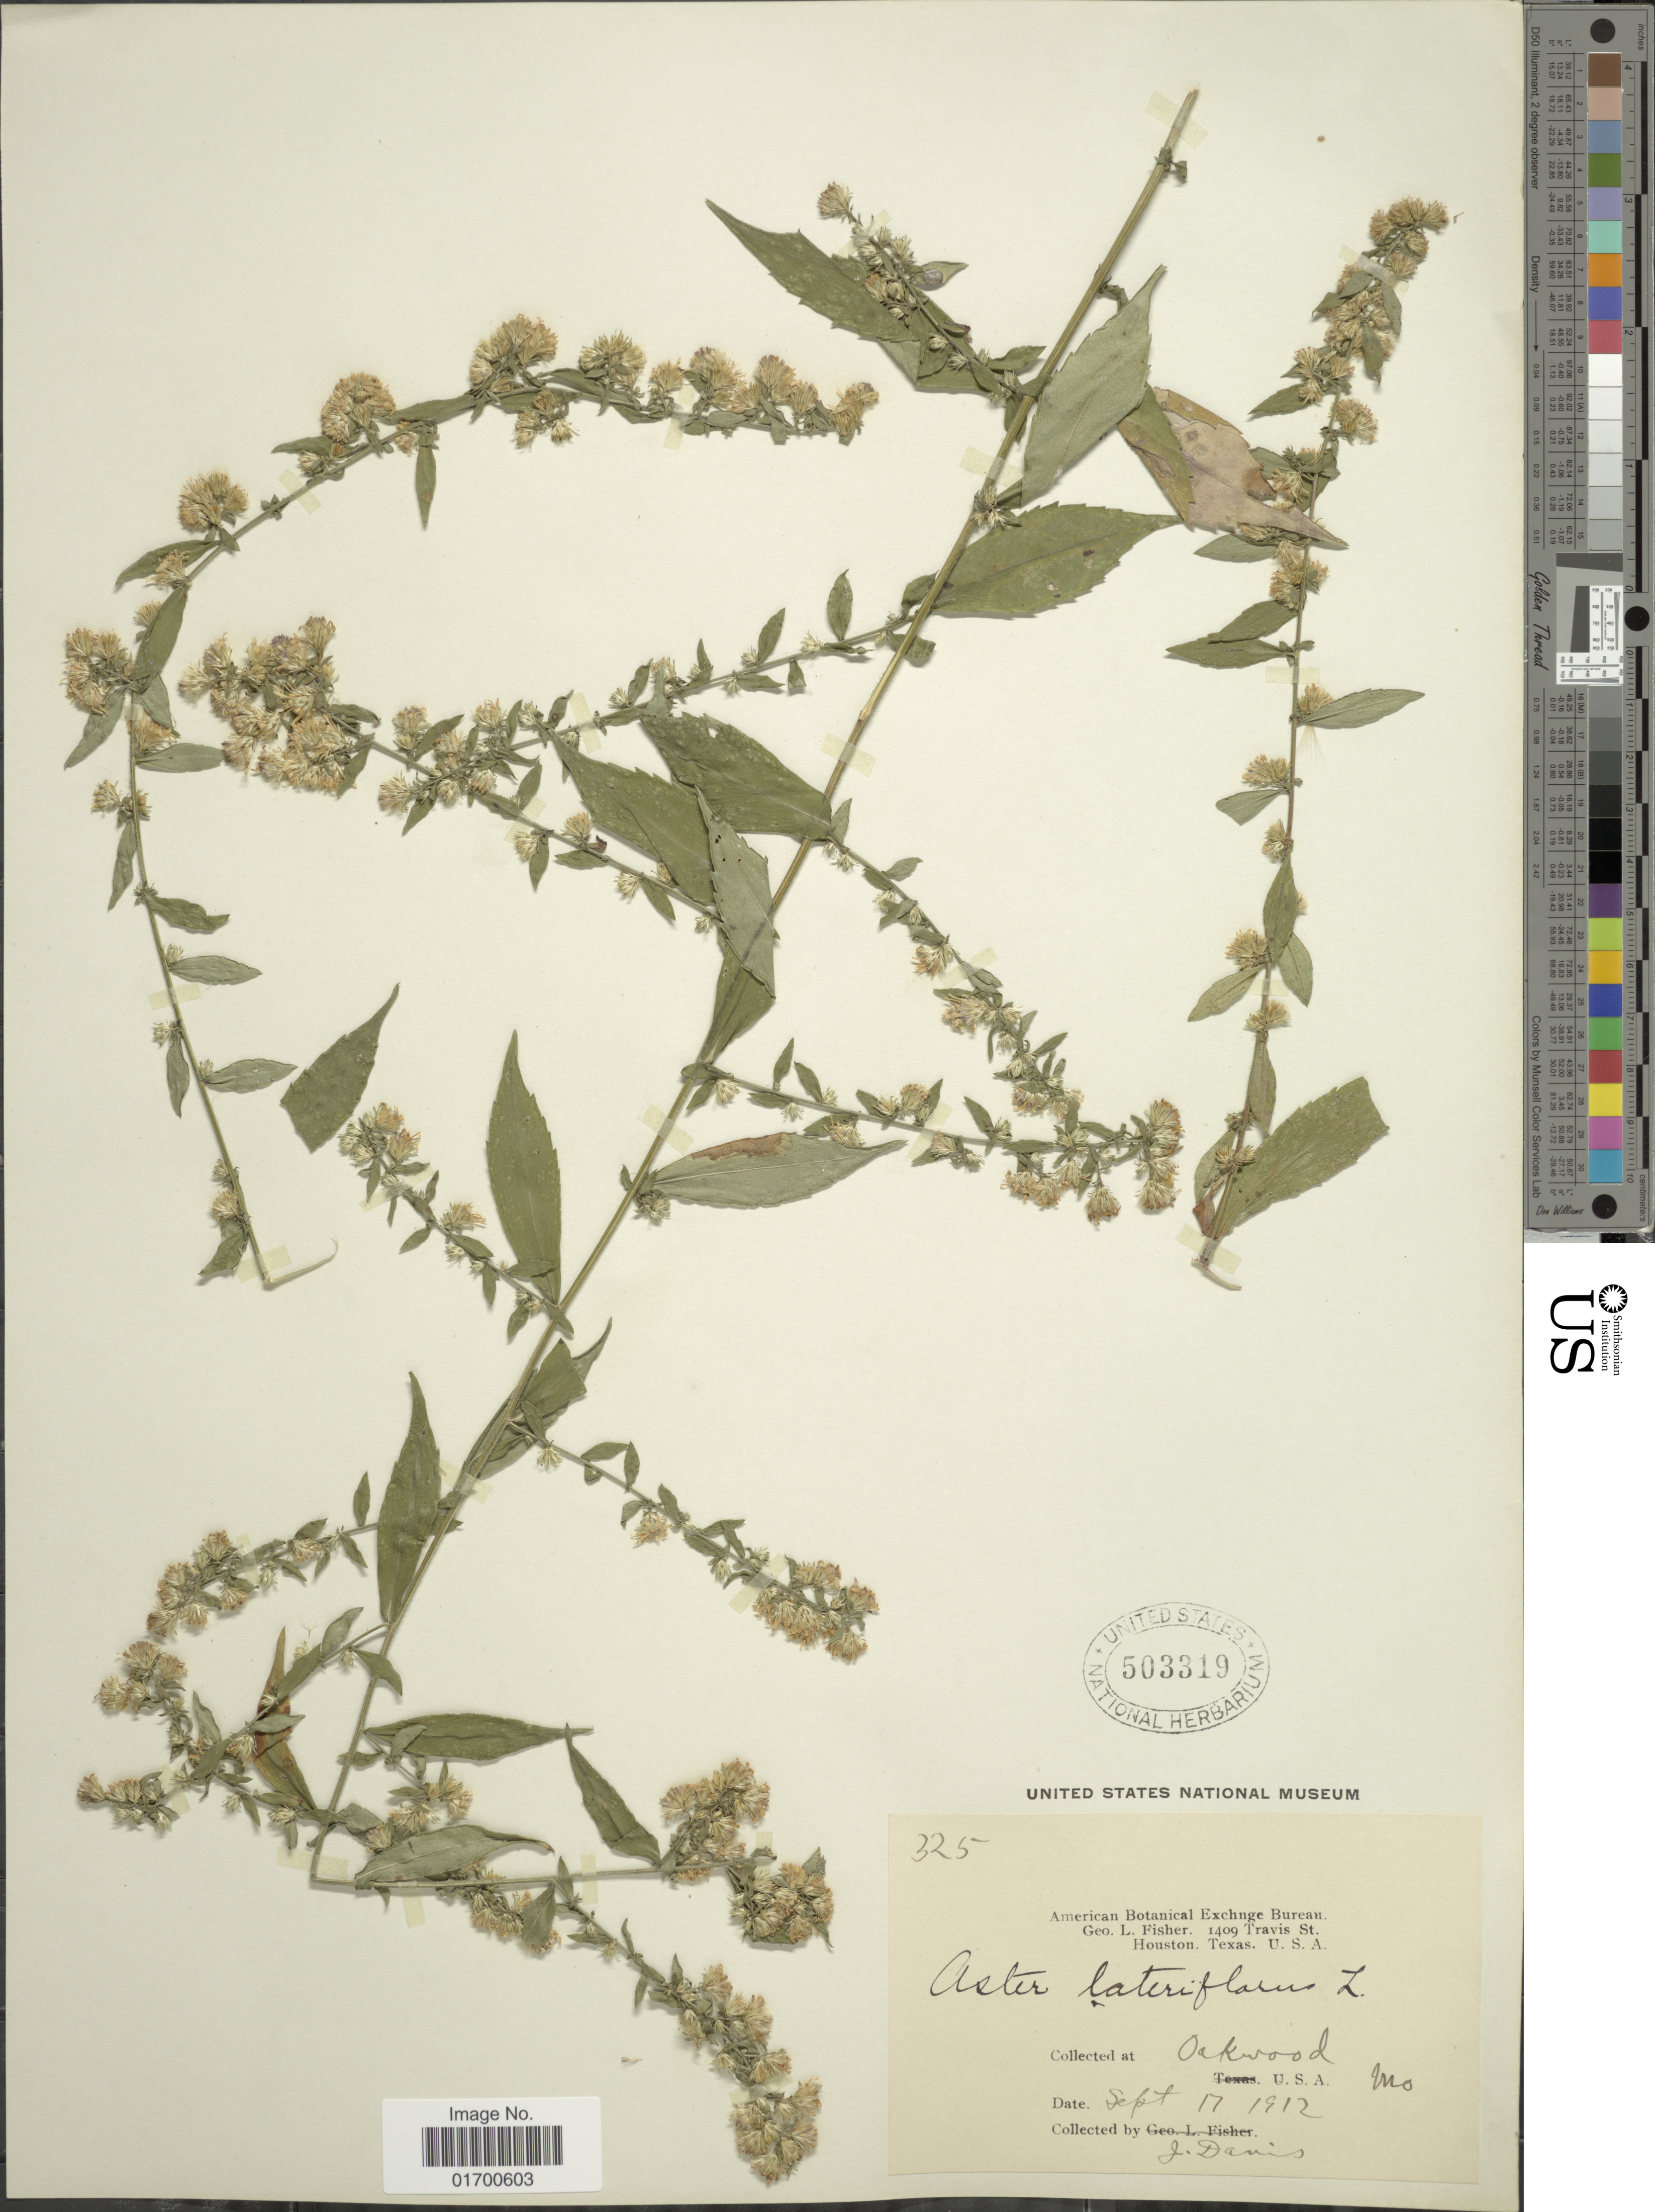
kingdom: Plantae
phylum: Tracheophyta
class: Magnoliopsida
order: Asterales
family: Asteraceae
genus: Symphyotrichum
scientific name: Symphyotrichum lateriflorum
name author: (L.) Á. Löve & D. Löve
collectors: J. Davis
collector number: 325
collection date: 1912-09-17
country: United States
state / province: Missouri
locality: Oakwood, Mo.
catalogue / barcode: US 503319